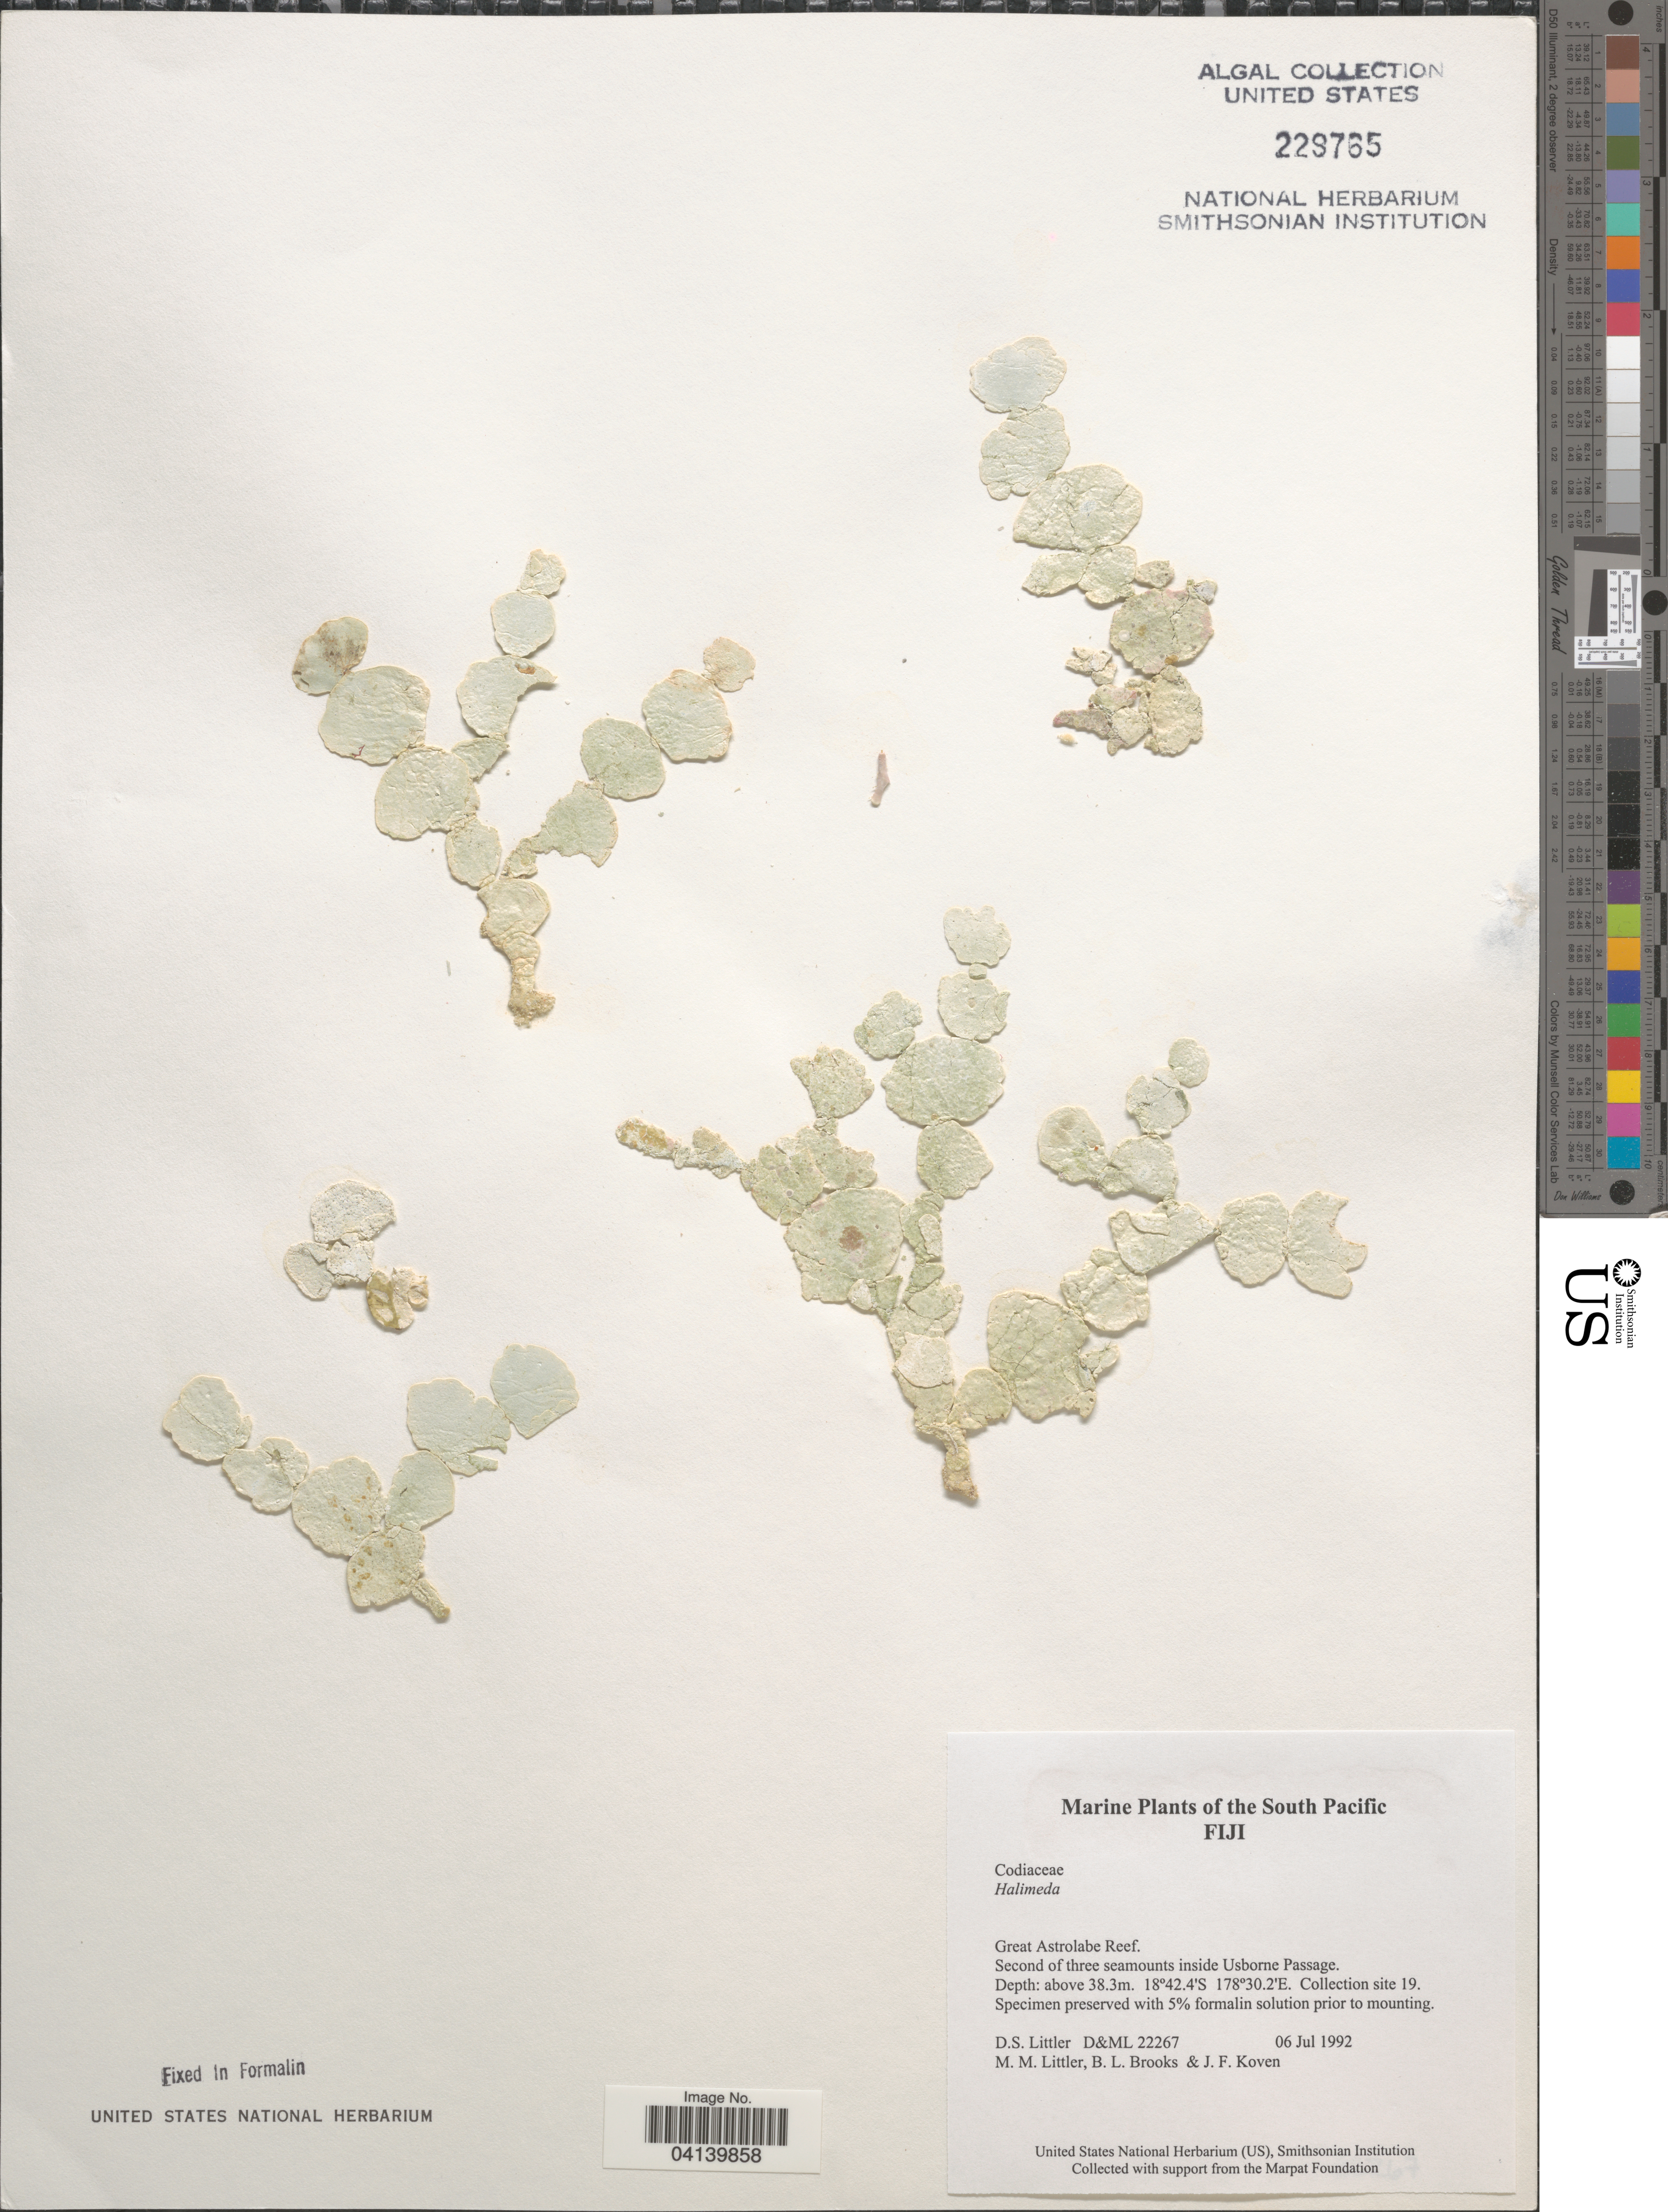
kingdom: Plantae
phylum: Chlorophyta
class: Ulvophyceae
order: Bryopsidales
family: Halimedaceae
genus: Halimeda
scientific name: Halimeda sp.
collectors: D. S. Littler, B. Brooks & J. Koven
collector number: D&ML 22267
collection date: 1992-07-06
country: Fiji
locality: The South Pacific. Great Astrolabe Reef. Second of three seamounts inside Usborne Passage. Collection site 19.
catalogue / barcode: US 228765